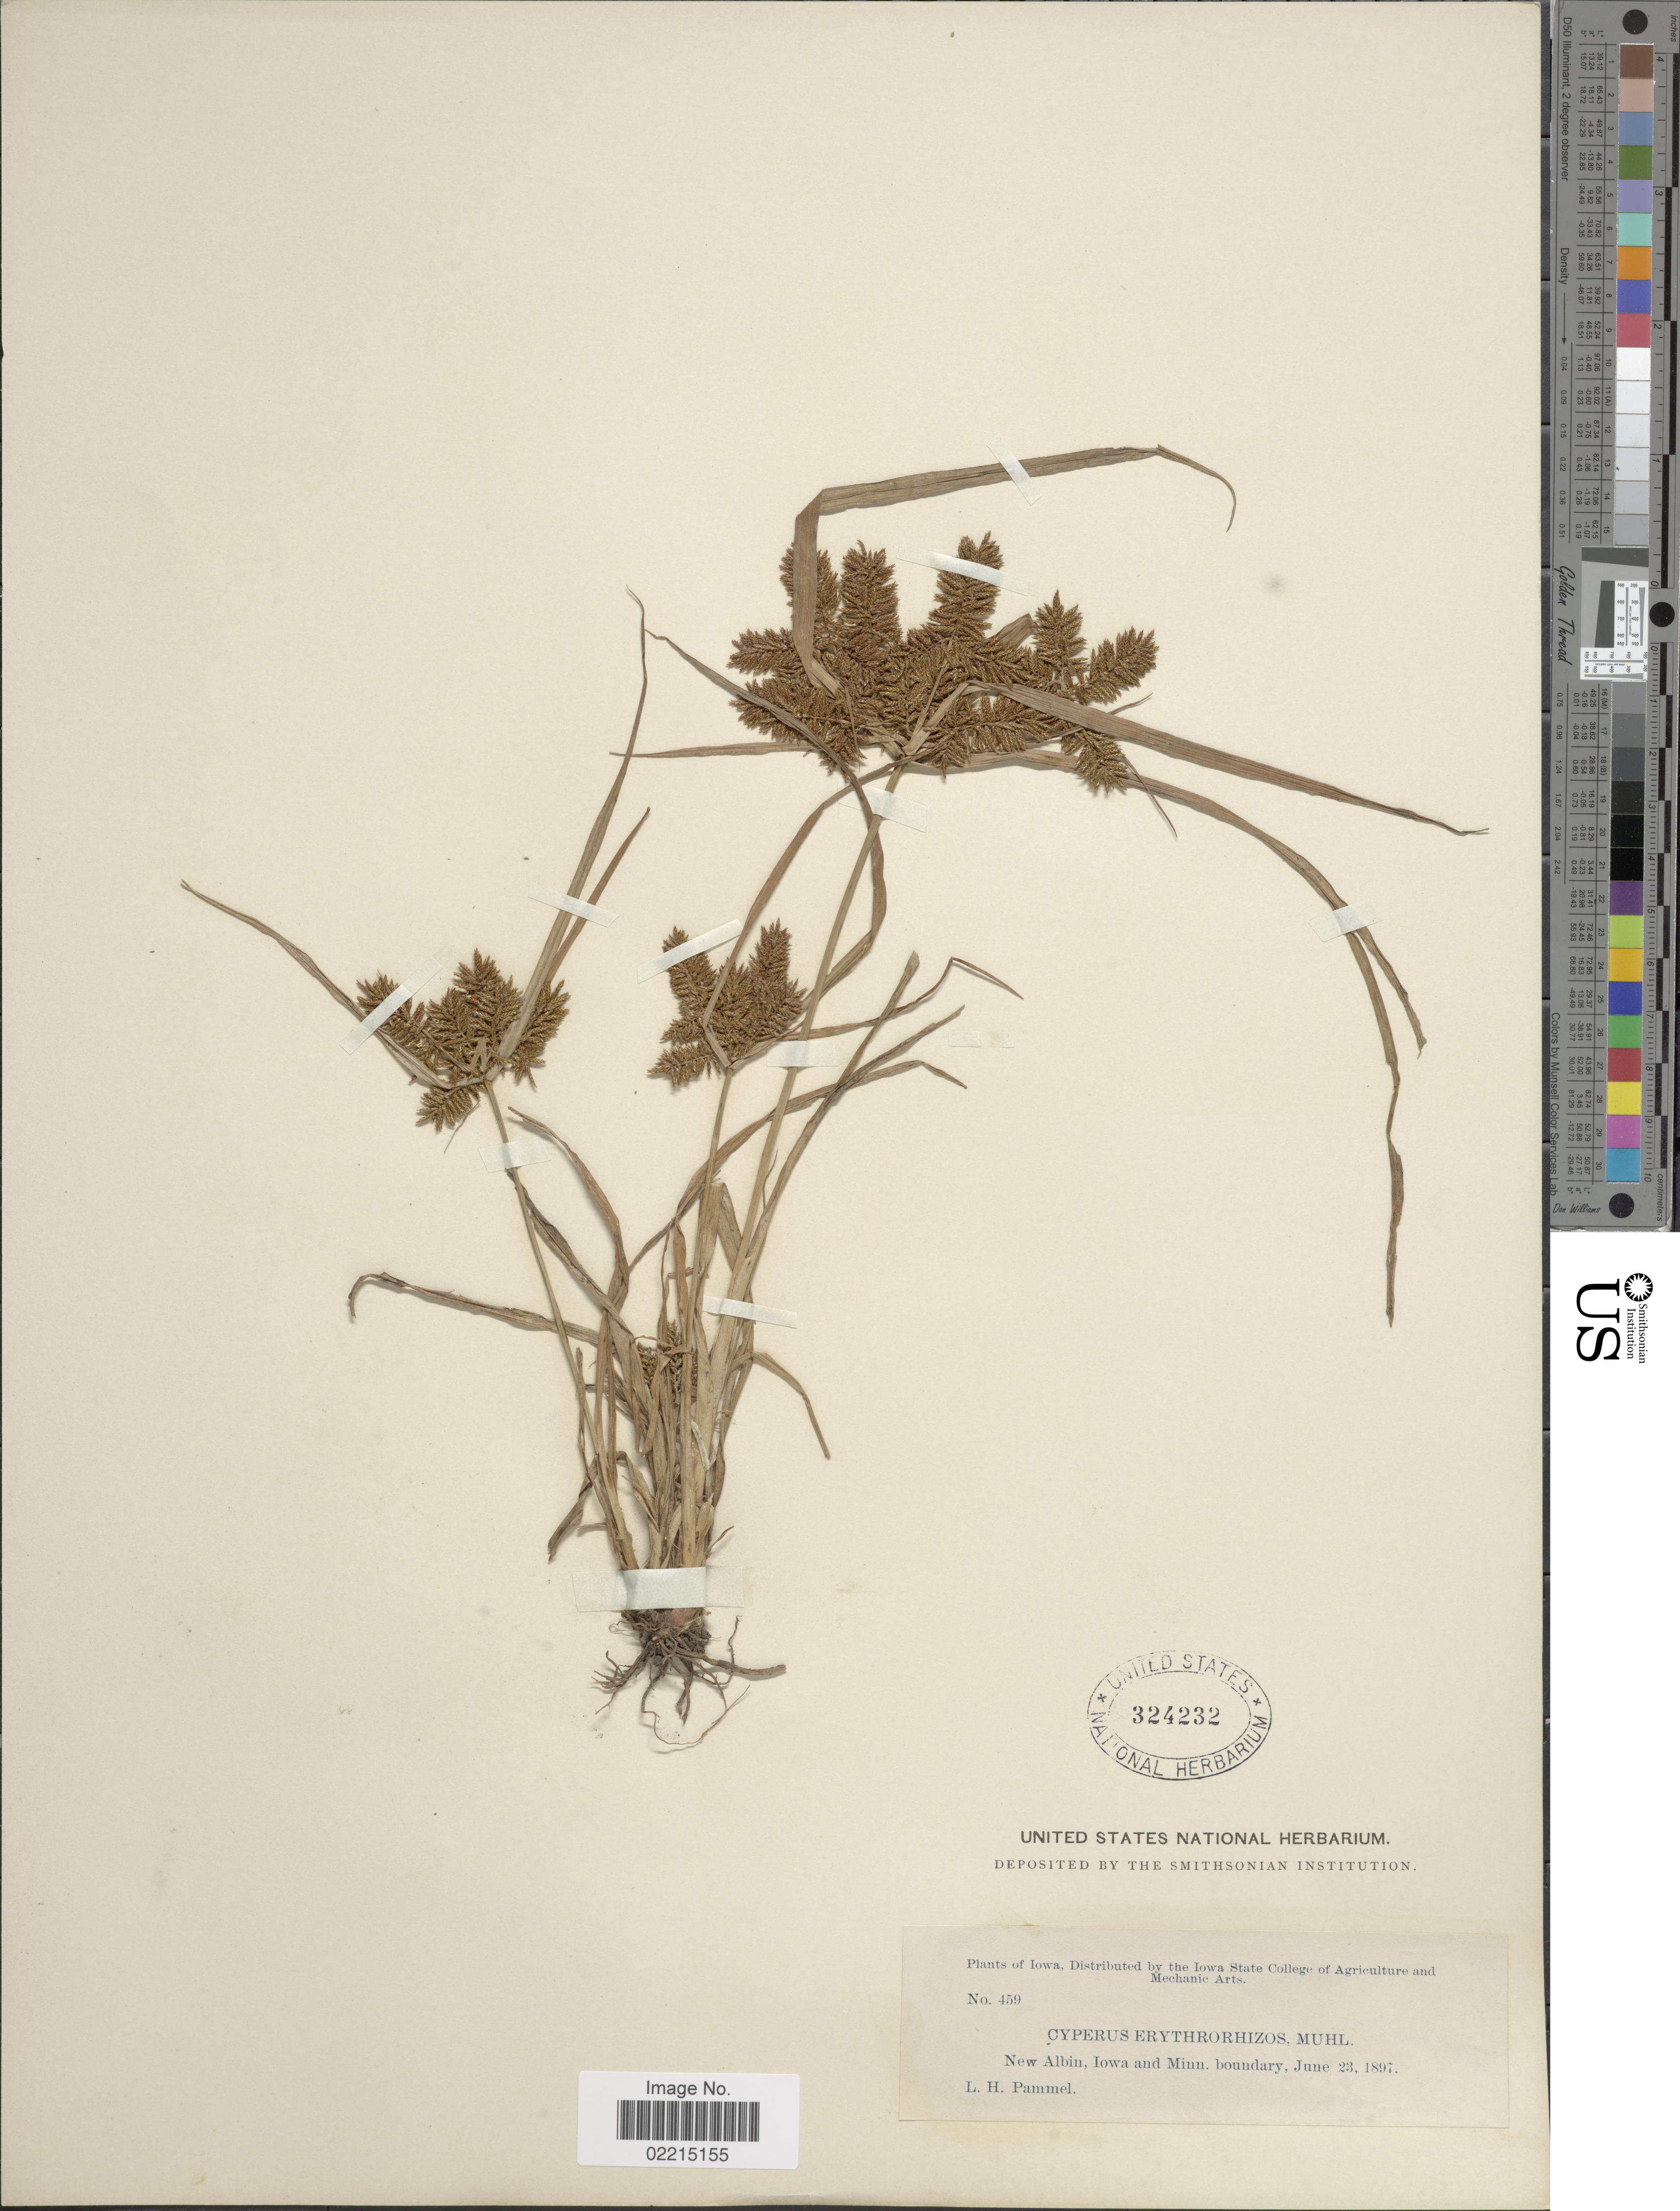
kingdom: Plantae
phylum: Tracheophyta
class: Liliopsida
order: Poales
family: Cyperaceae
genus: Cyperus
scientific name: Cyperus erythrorhizos Muhl.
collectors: L. Pammel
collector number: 459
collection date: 1897-06-23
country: United States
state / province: Iowa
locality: New Albin, Iowa and Minn. boundary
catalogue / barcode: US 324232